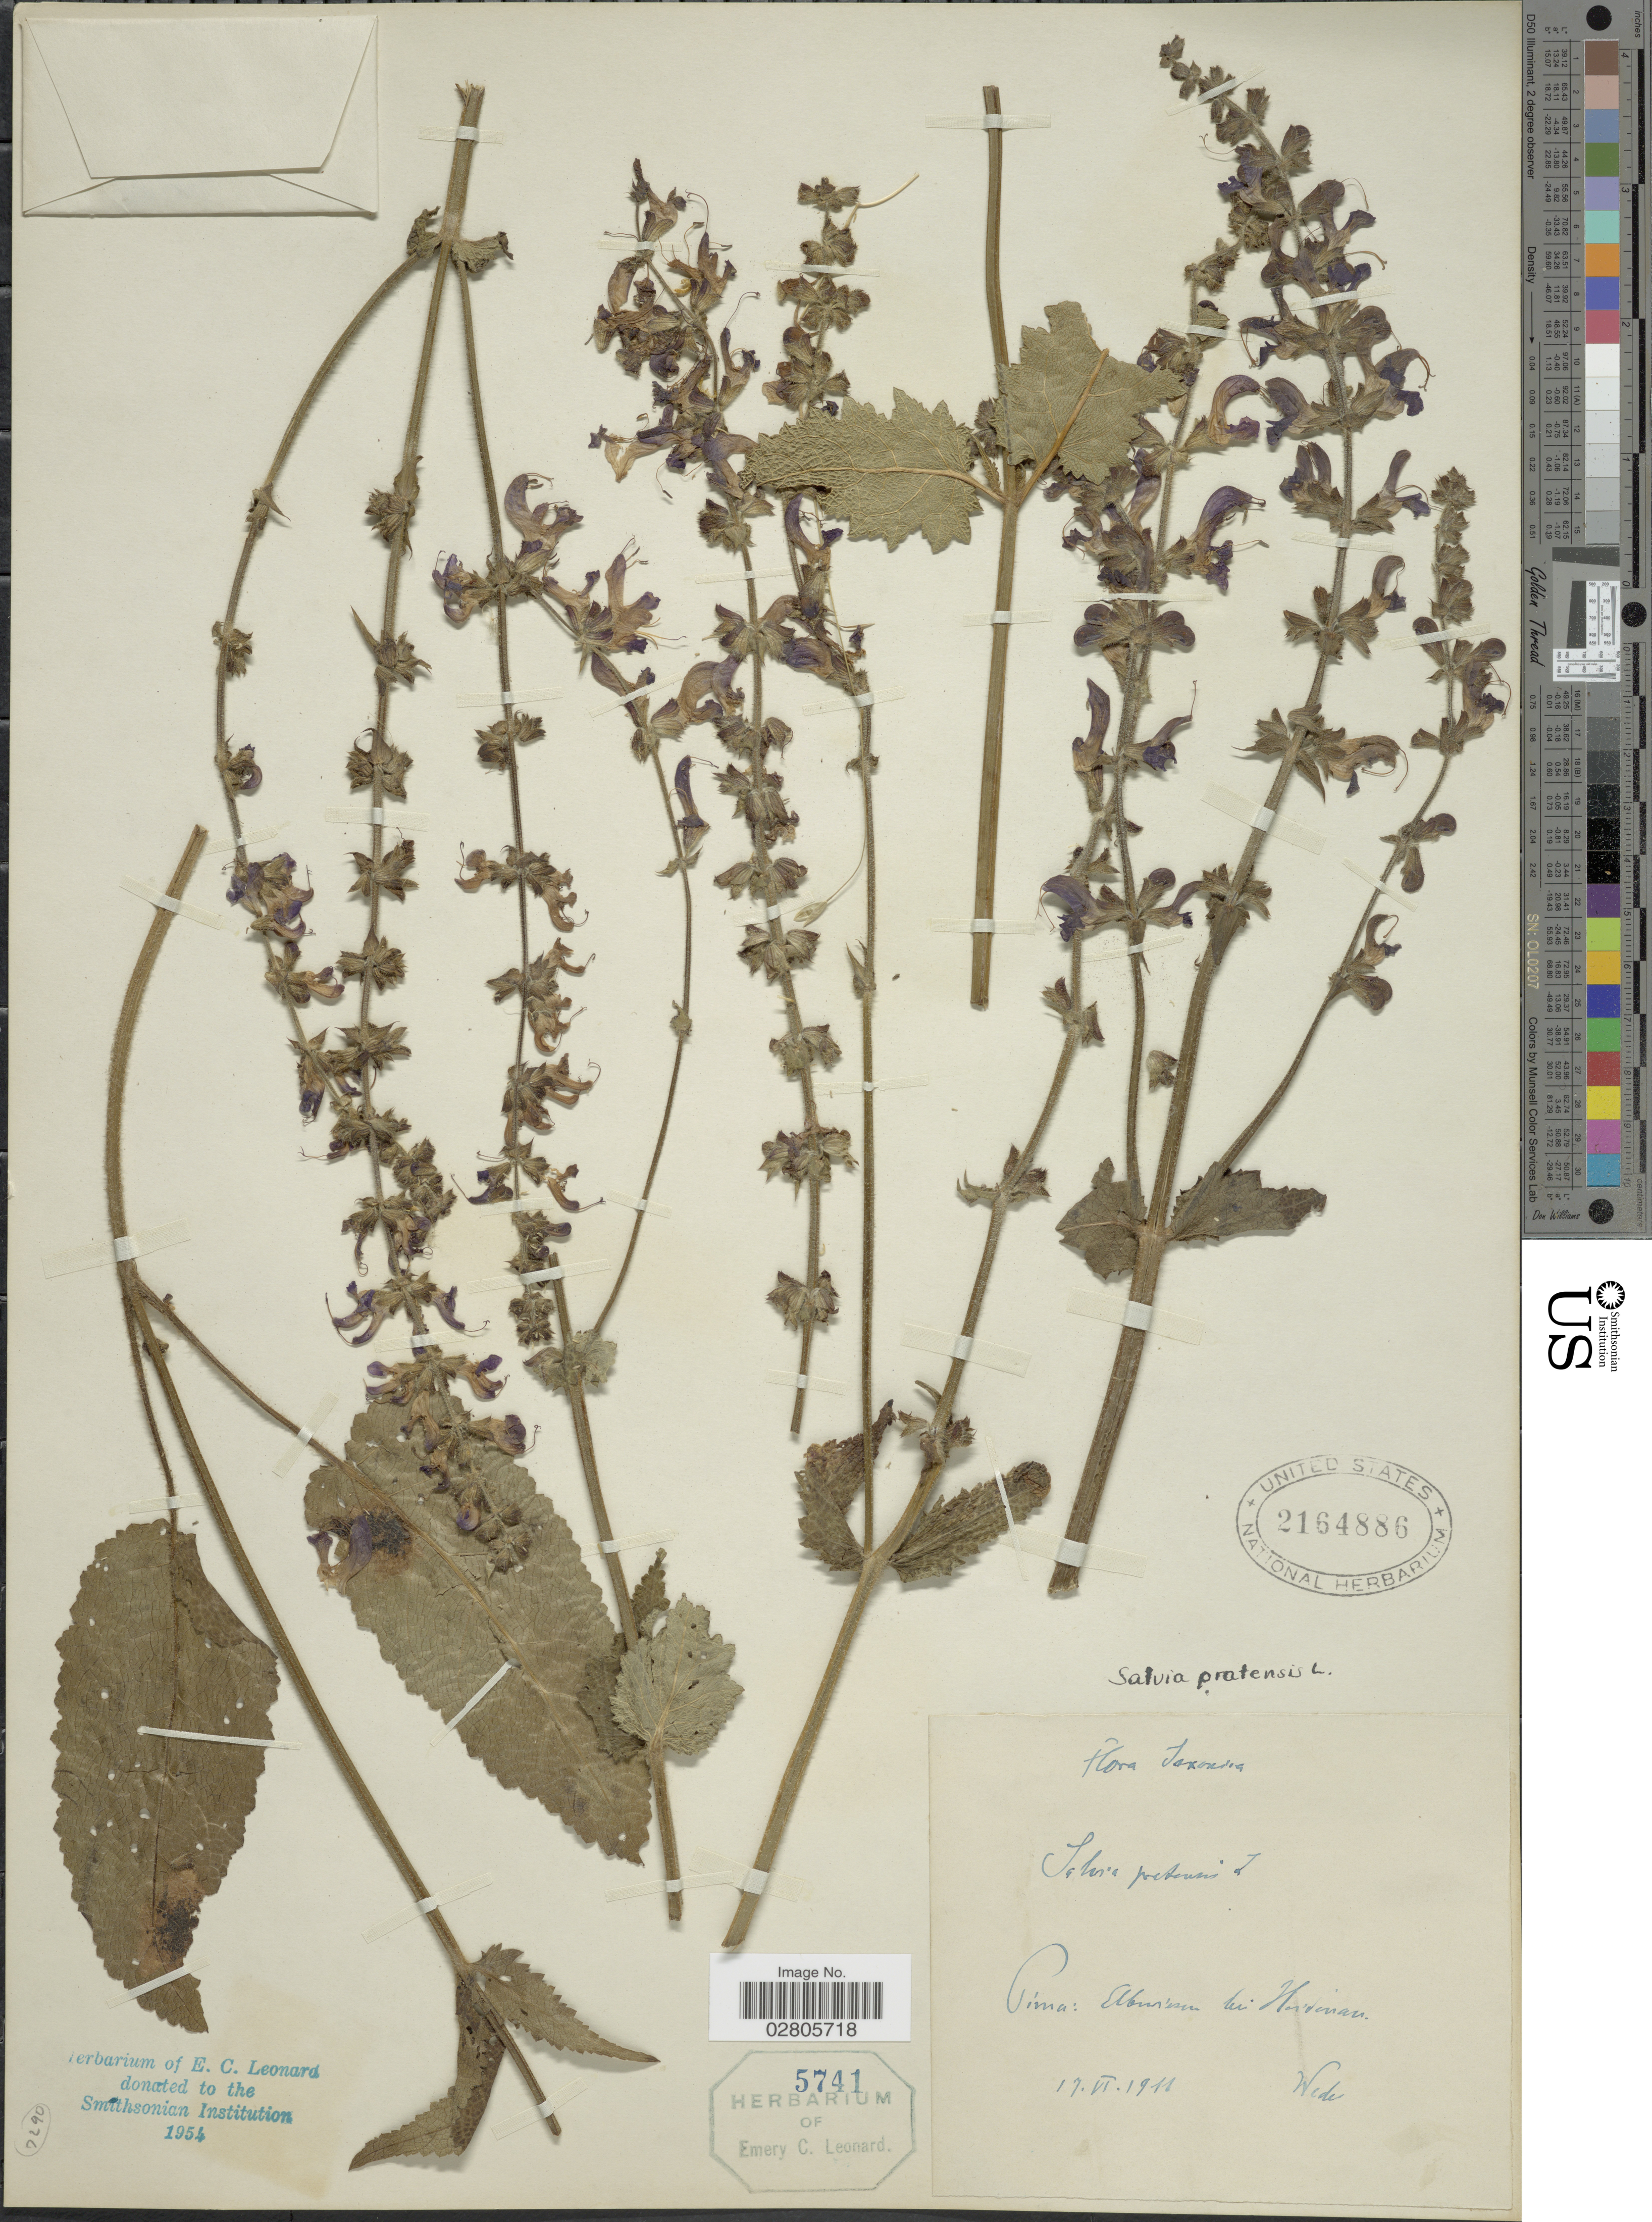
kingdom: Plantae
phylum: Tracheophyta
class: Magnoliopsida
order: Lamiales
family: Lamiaceae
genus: Salvia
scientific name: Salvia pratensis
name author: L.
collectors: Wede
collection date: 1911-06-17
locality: Taxondra. Pima: Elburon bei Haidenan. [interpreted]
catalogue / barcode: US 2164886